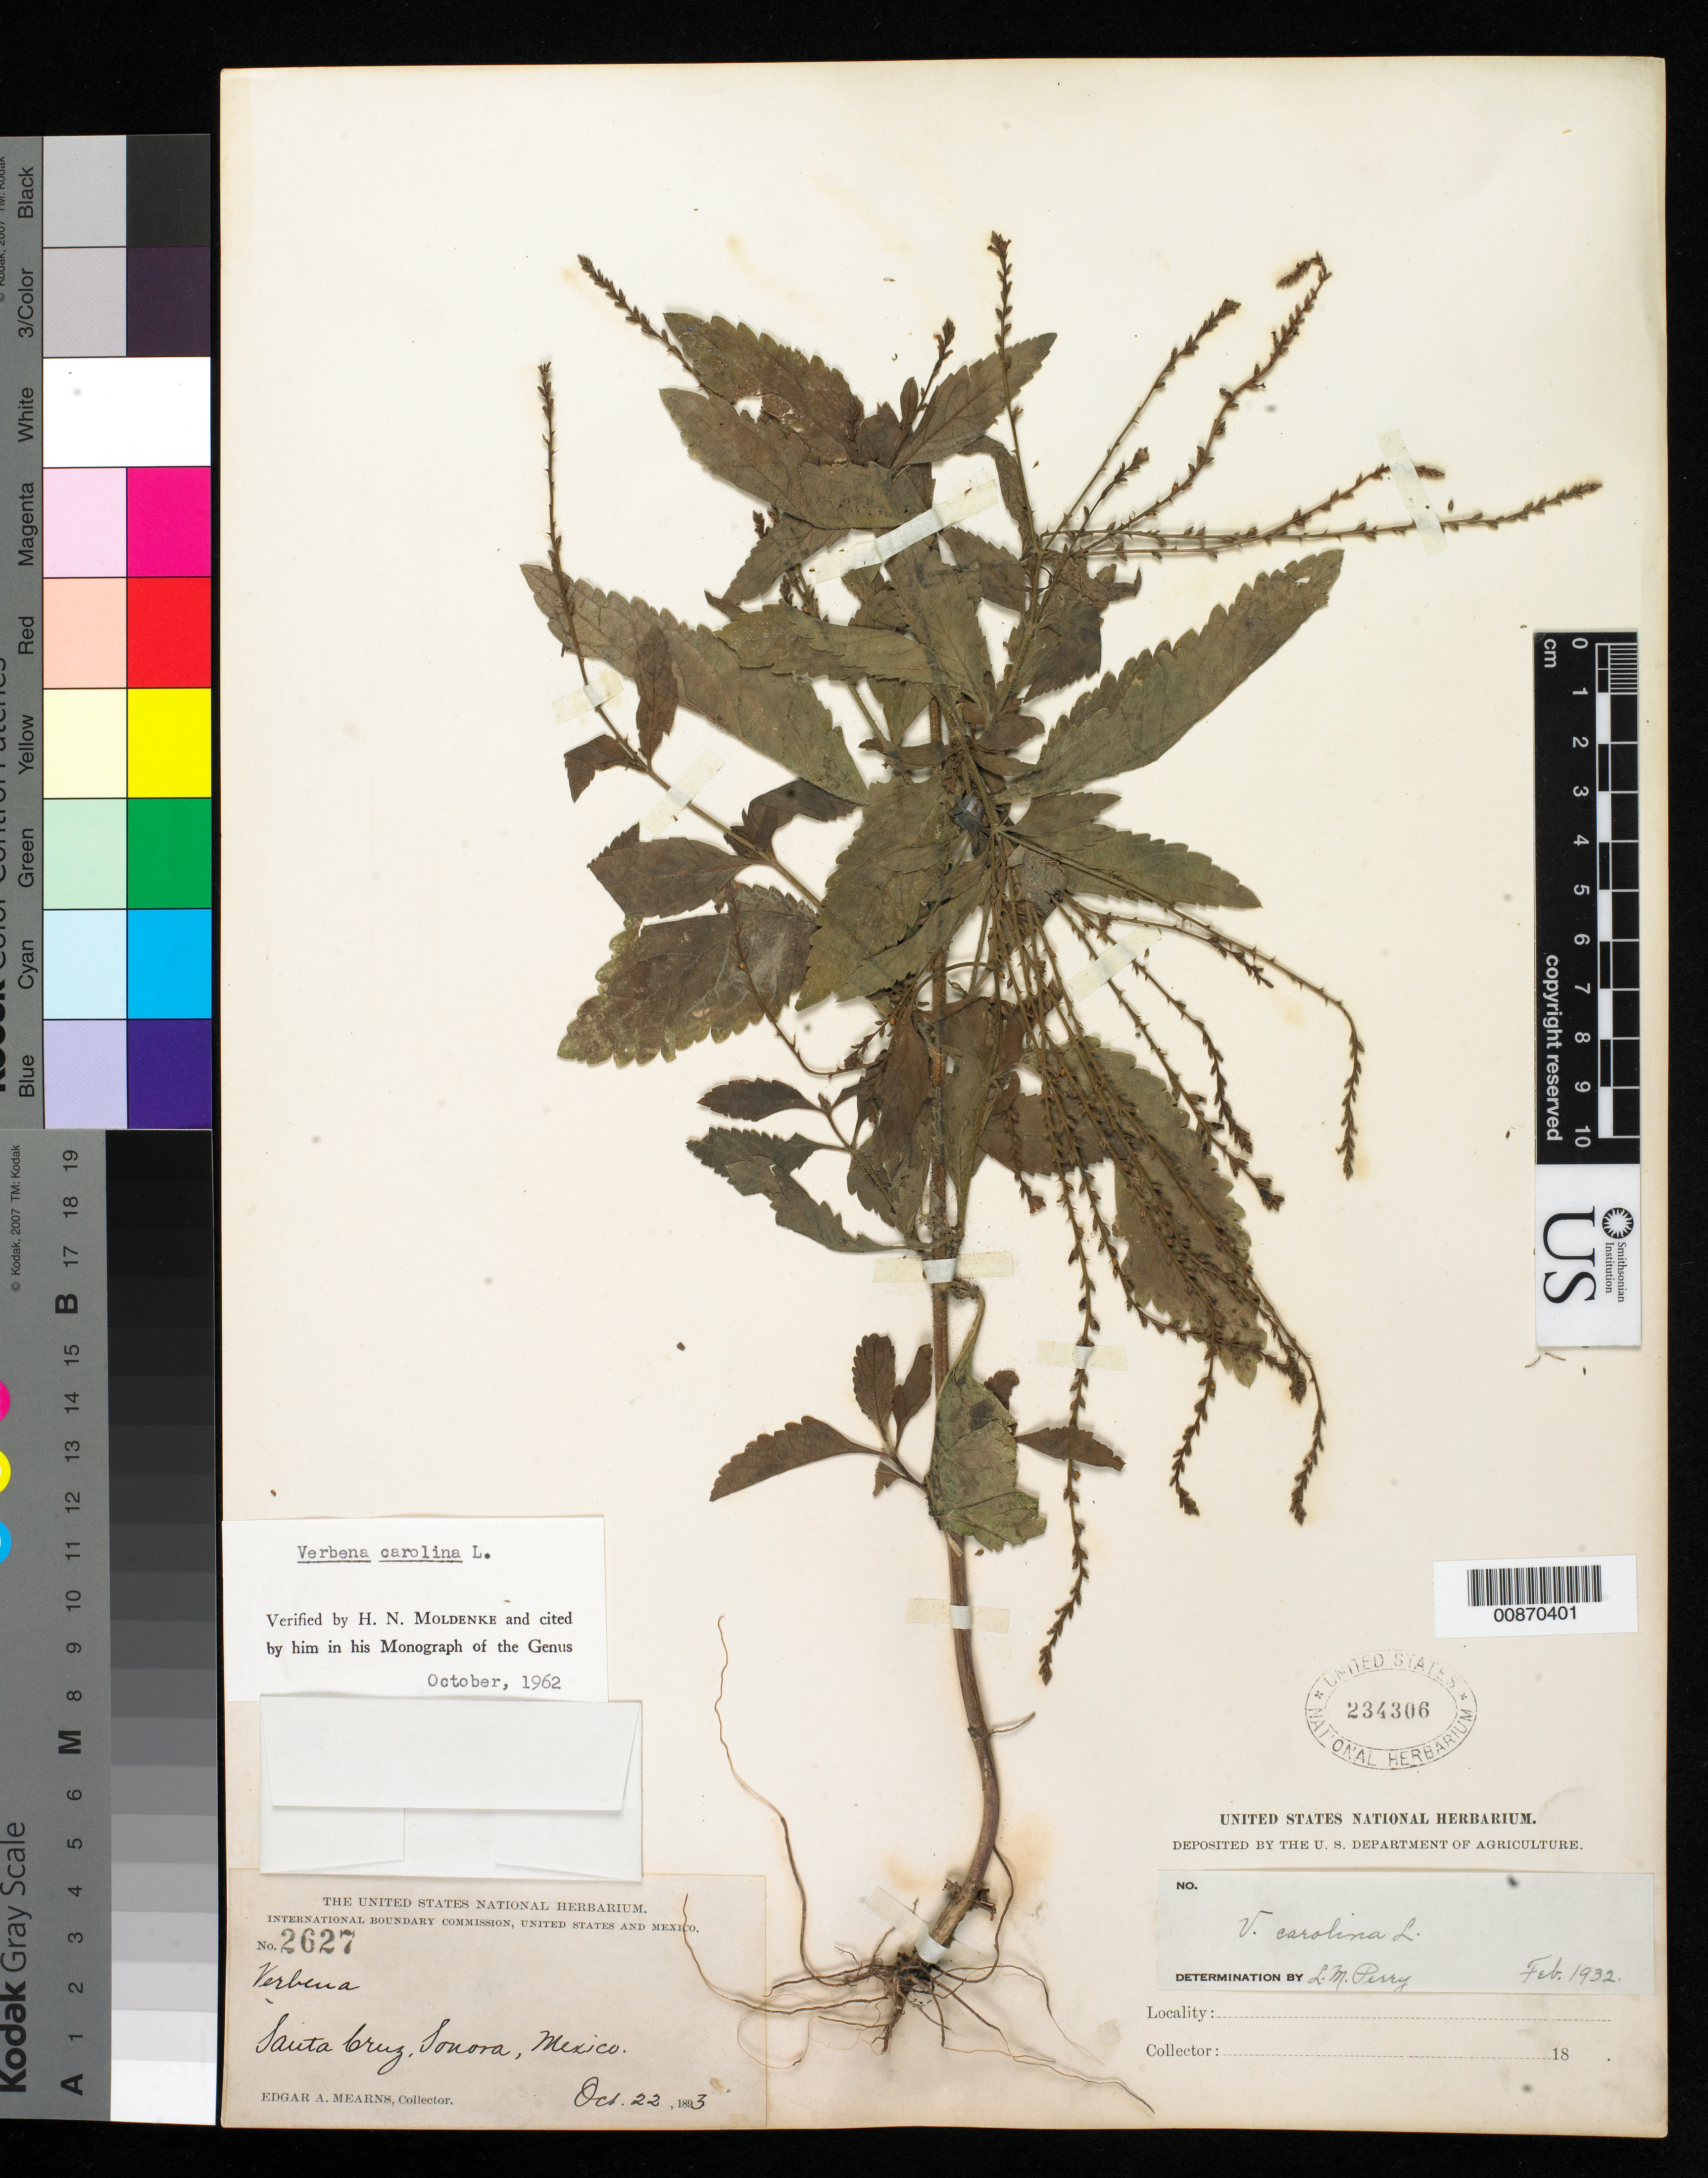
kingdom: Plantae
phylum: Tracheophyta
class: Magnoliopsida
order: Lamiales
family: Verbenaceae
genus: Verbena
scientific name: Verbena carolina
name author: L.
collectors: E. A. Mearns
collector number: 2627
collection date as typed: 22 Oct 1893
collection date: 1893-10-22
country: Mexico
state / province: Sonora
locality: Santa Cruz, Sonora.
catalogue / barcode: US 234306